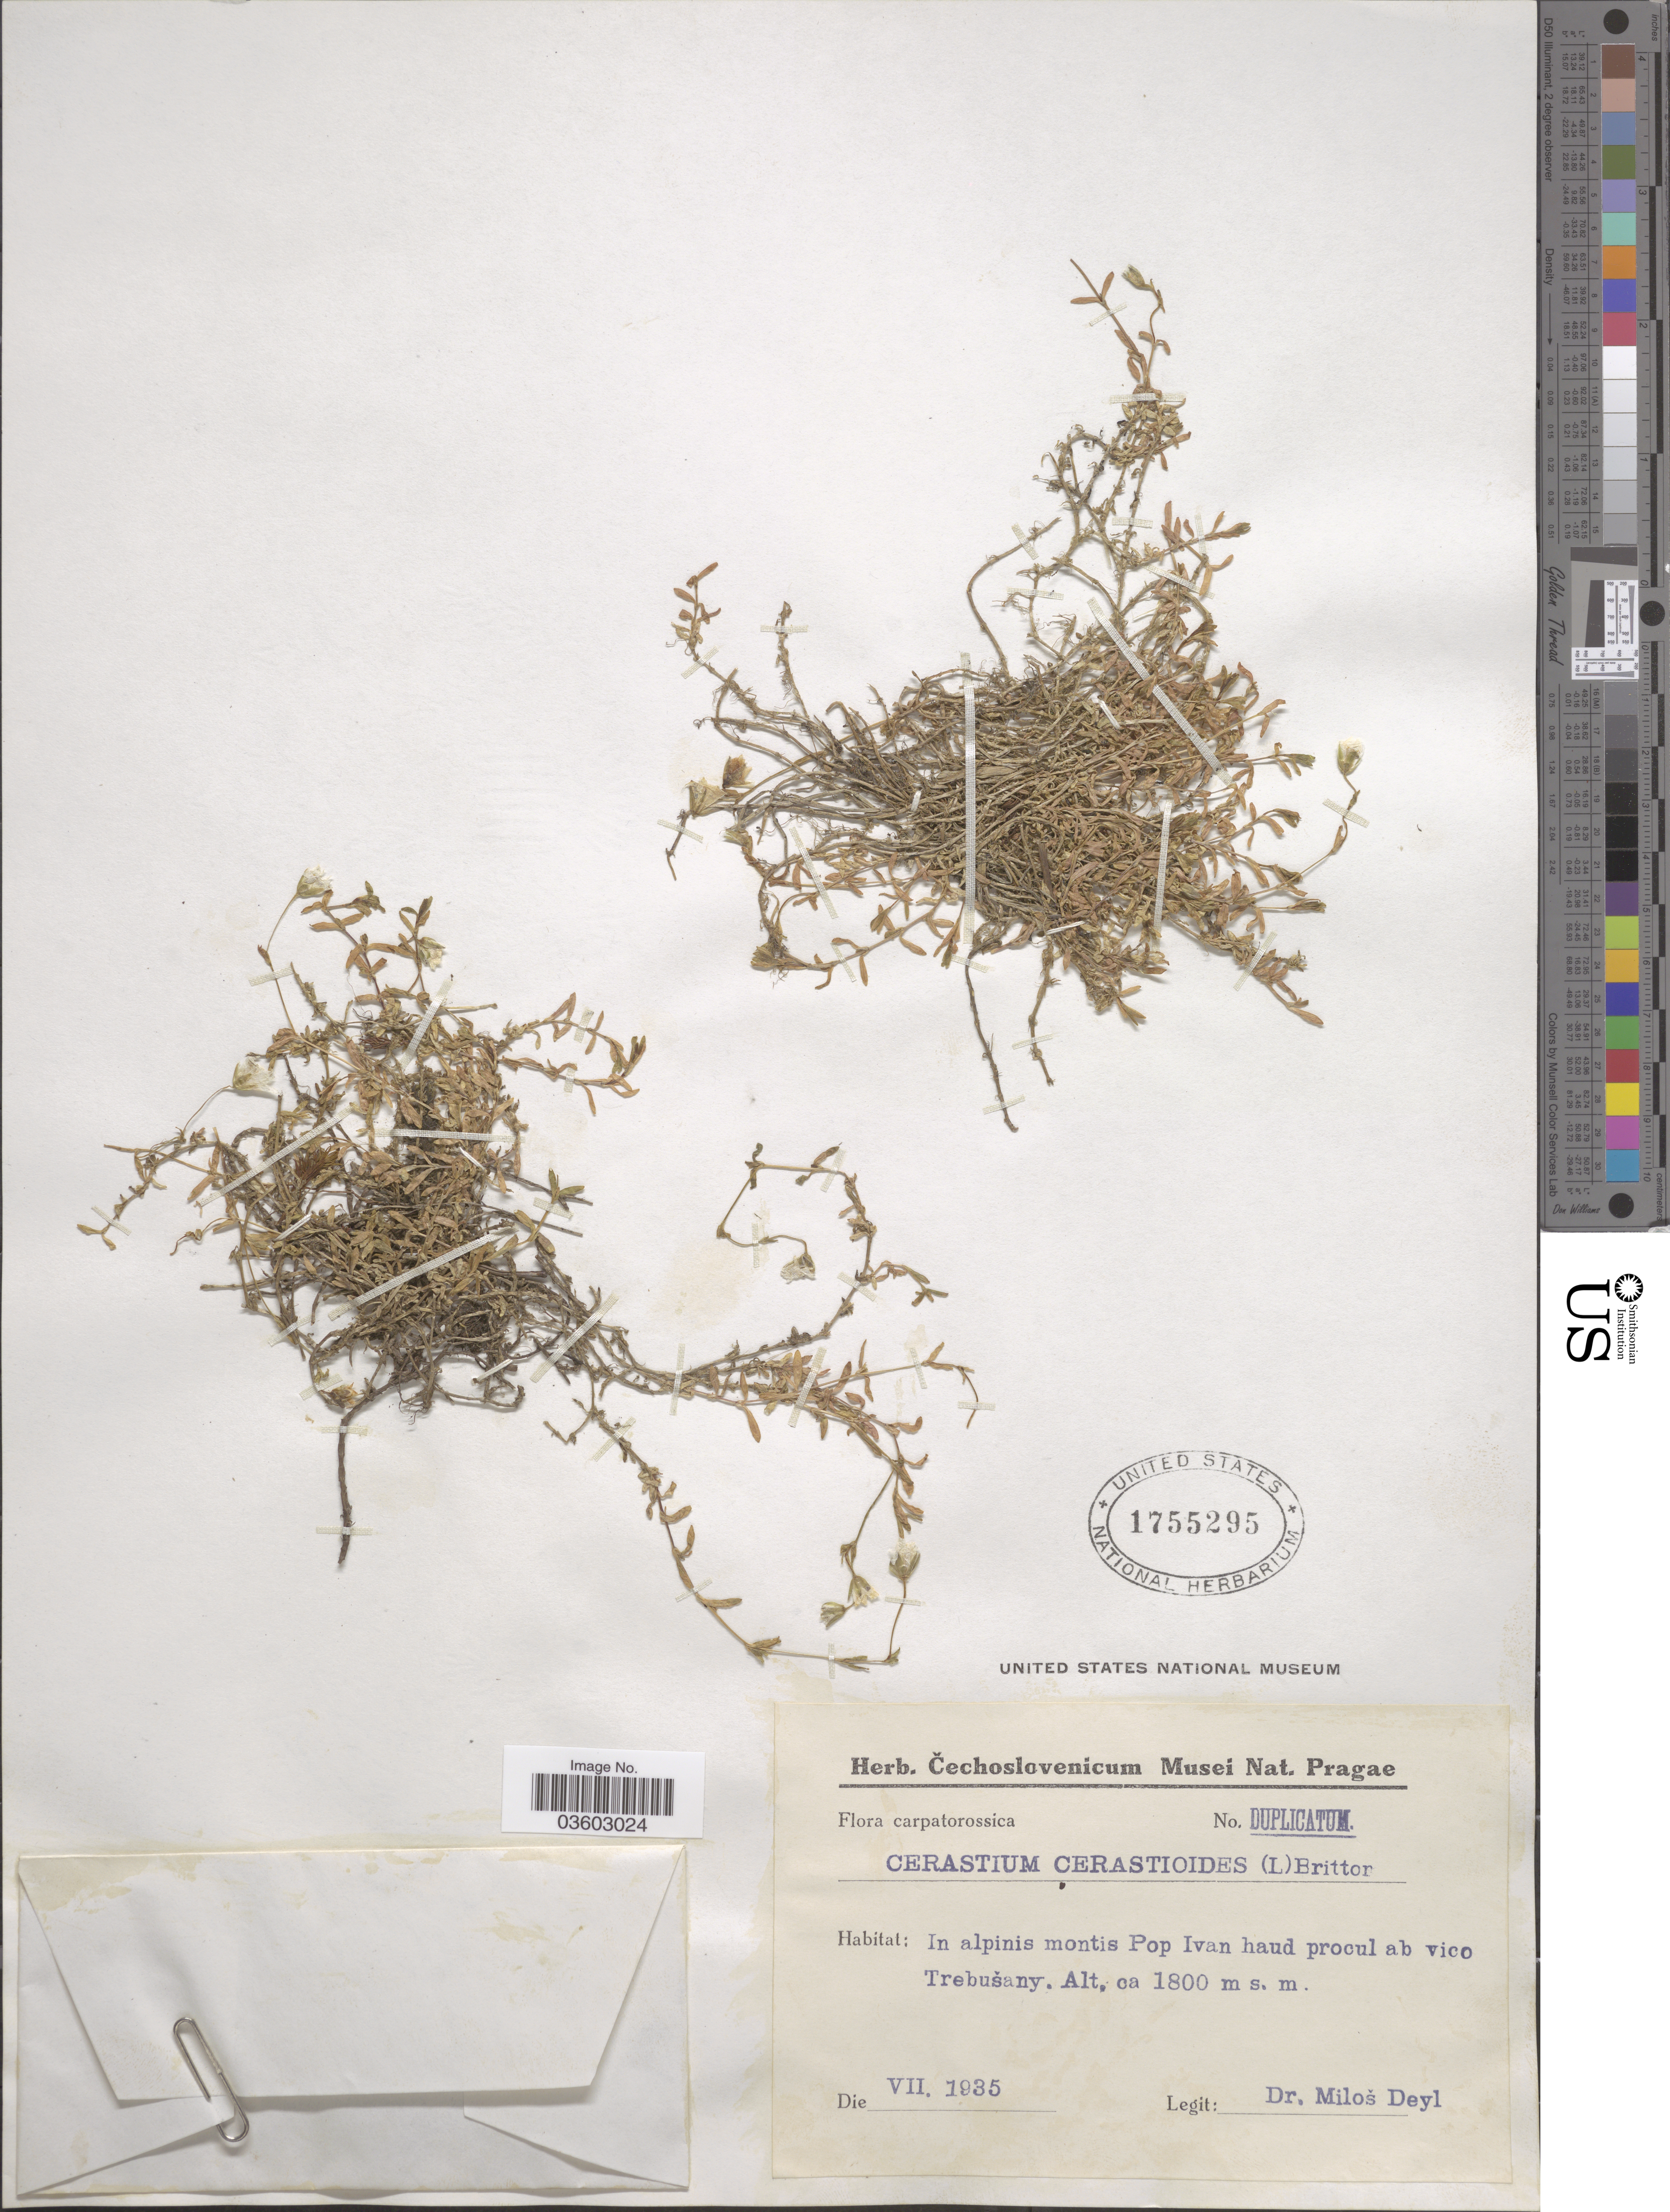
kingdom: Plantae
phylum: Tracheophyta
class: Magnoliopsida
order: Caryophyllales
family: Caryophyllaceae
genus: Dichodon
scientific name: Dichodon cerastoides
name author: (L.) Rchb.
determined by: U.S. National Herbarium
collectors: M. Deyl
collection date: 1935-07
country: Czechia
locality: Carpatorossica [unsure placement] In alpinis montis Pop Ivan haud procul ab vico Trebušany.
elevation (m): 1800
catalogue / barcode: US 1755295